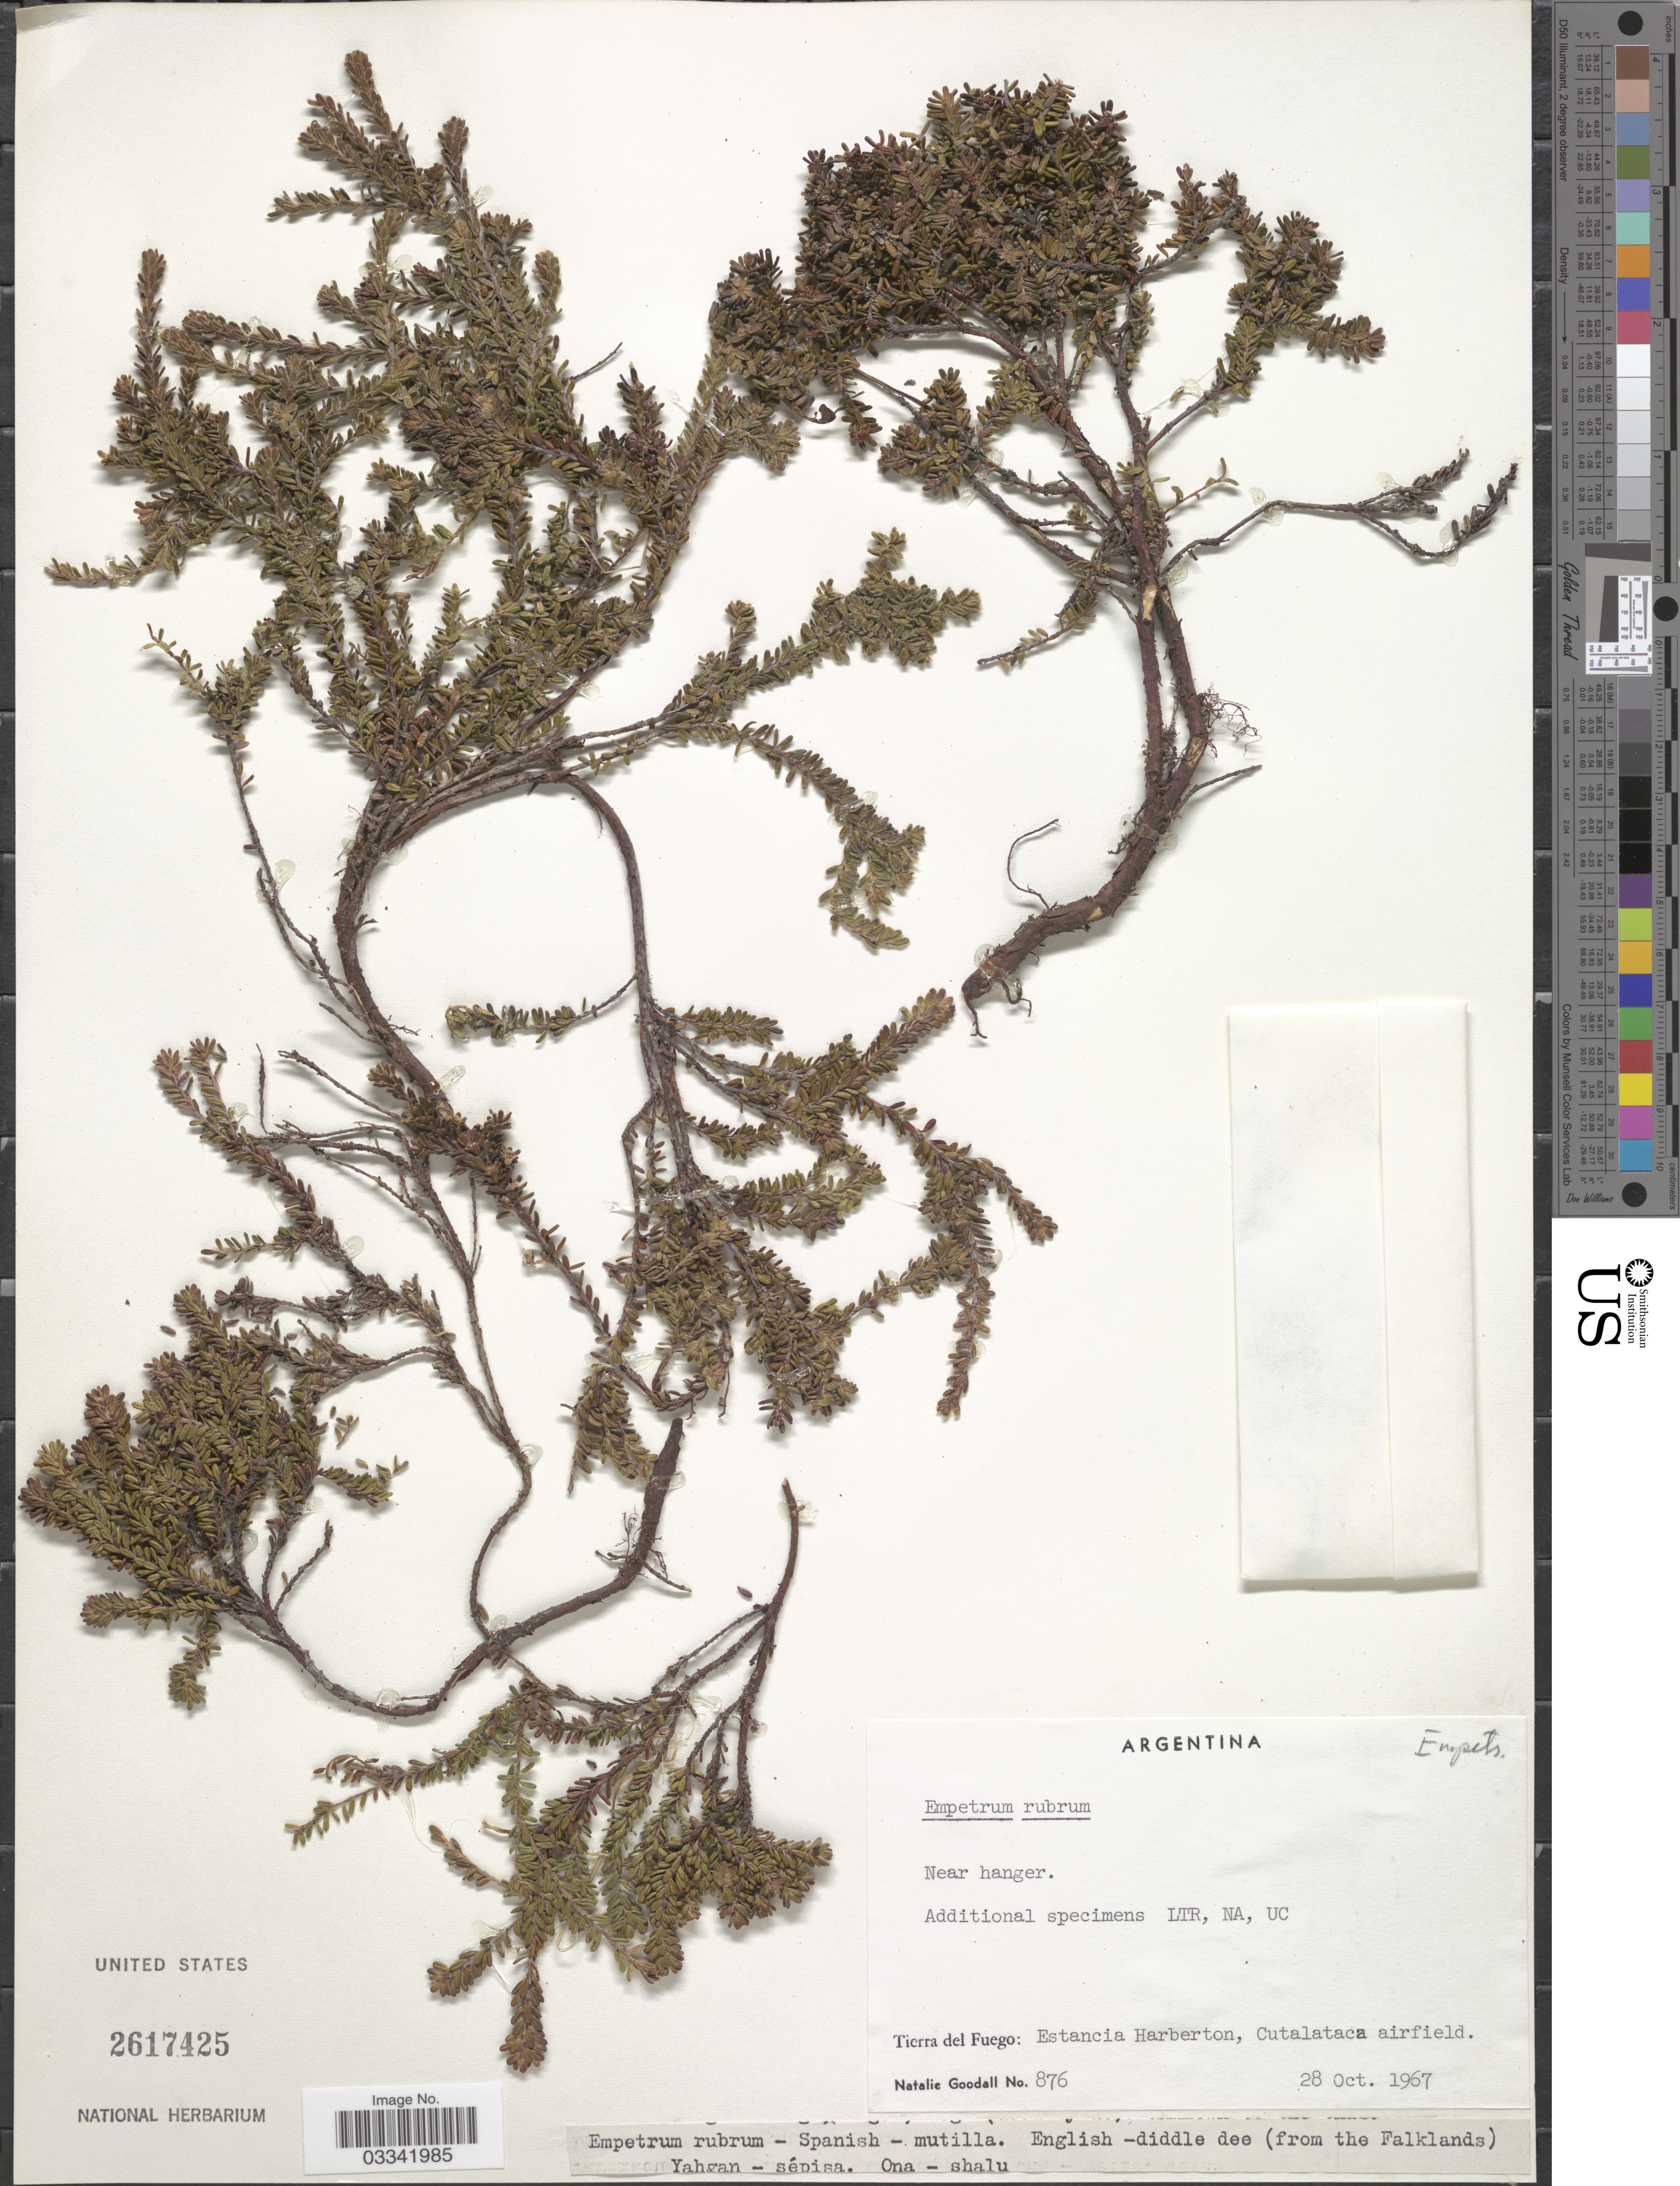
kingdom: Plantae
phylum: Tracheophyta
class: Magnoliopsida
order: Ericales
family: Ericaceae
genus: Empetrum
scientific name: Empetrum rubrum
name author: Vahl ex Willd.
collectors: N. Goodall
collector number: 876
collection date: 1967-10-28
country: Argentina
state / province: Tierra del Fuego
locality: Estancia Harberton, Cutalataca airfield.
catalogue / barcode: US 2617425